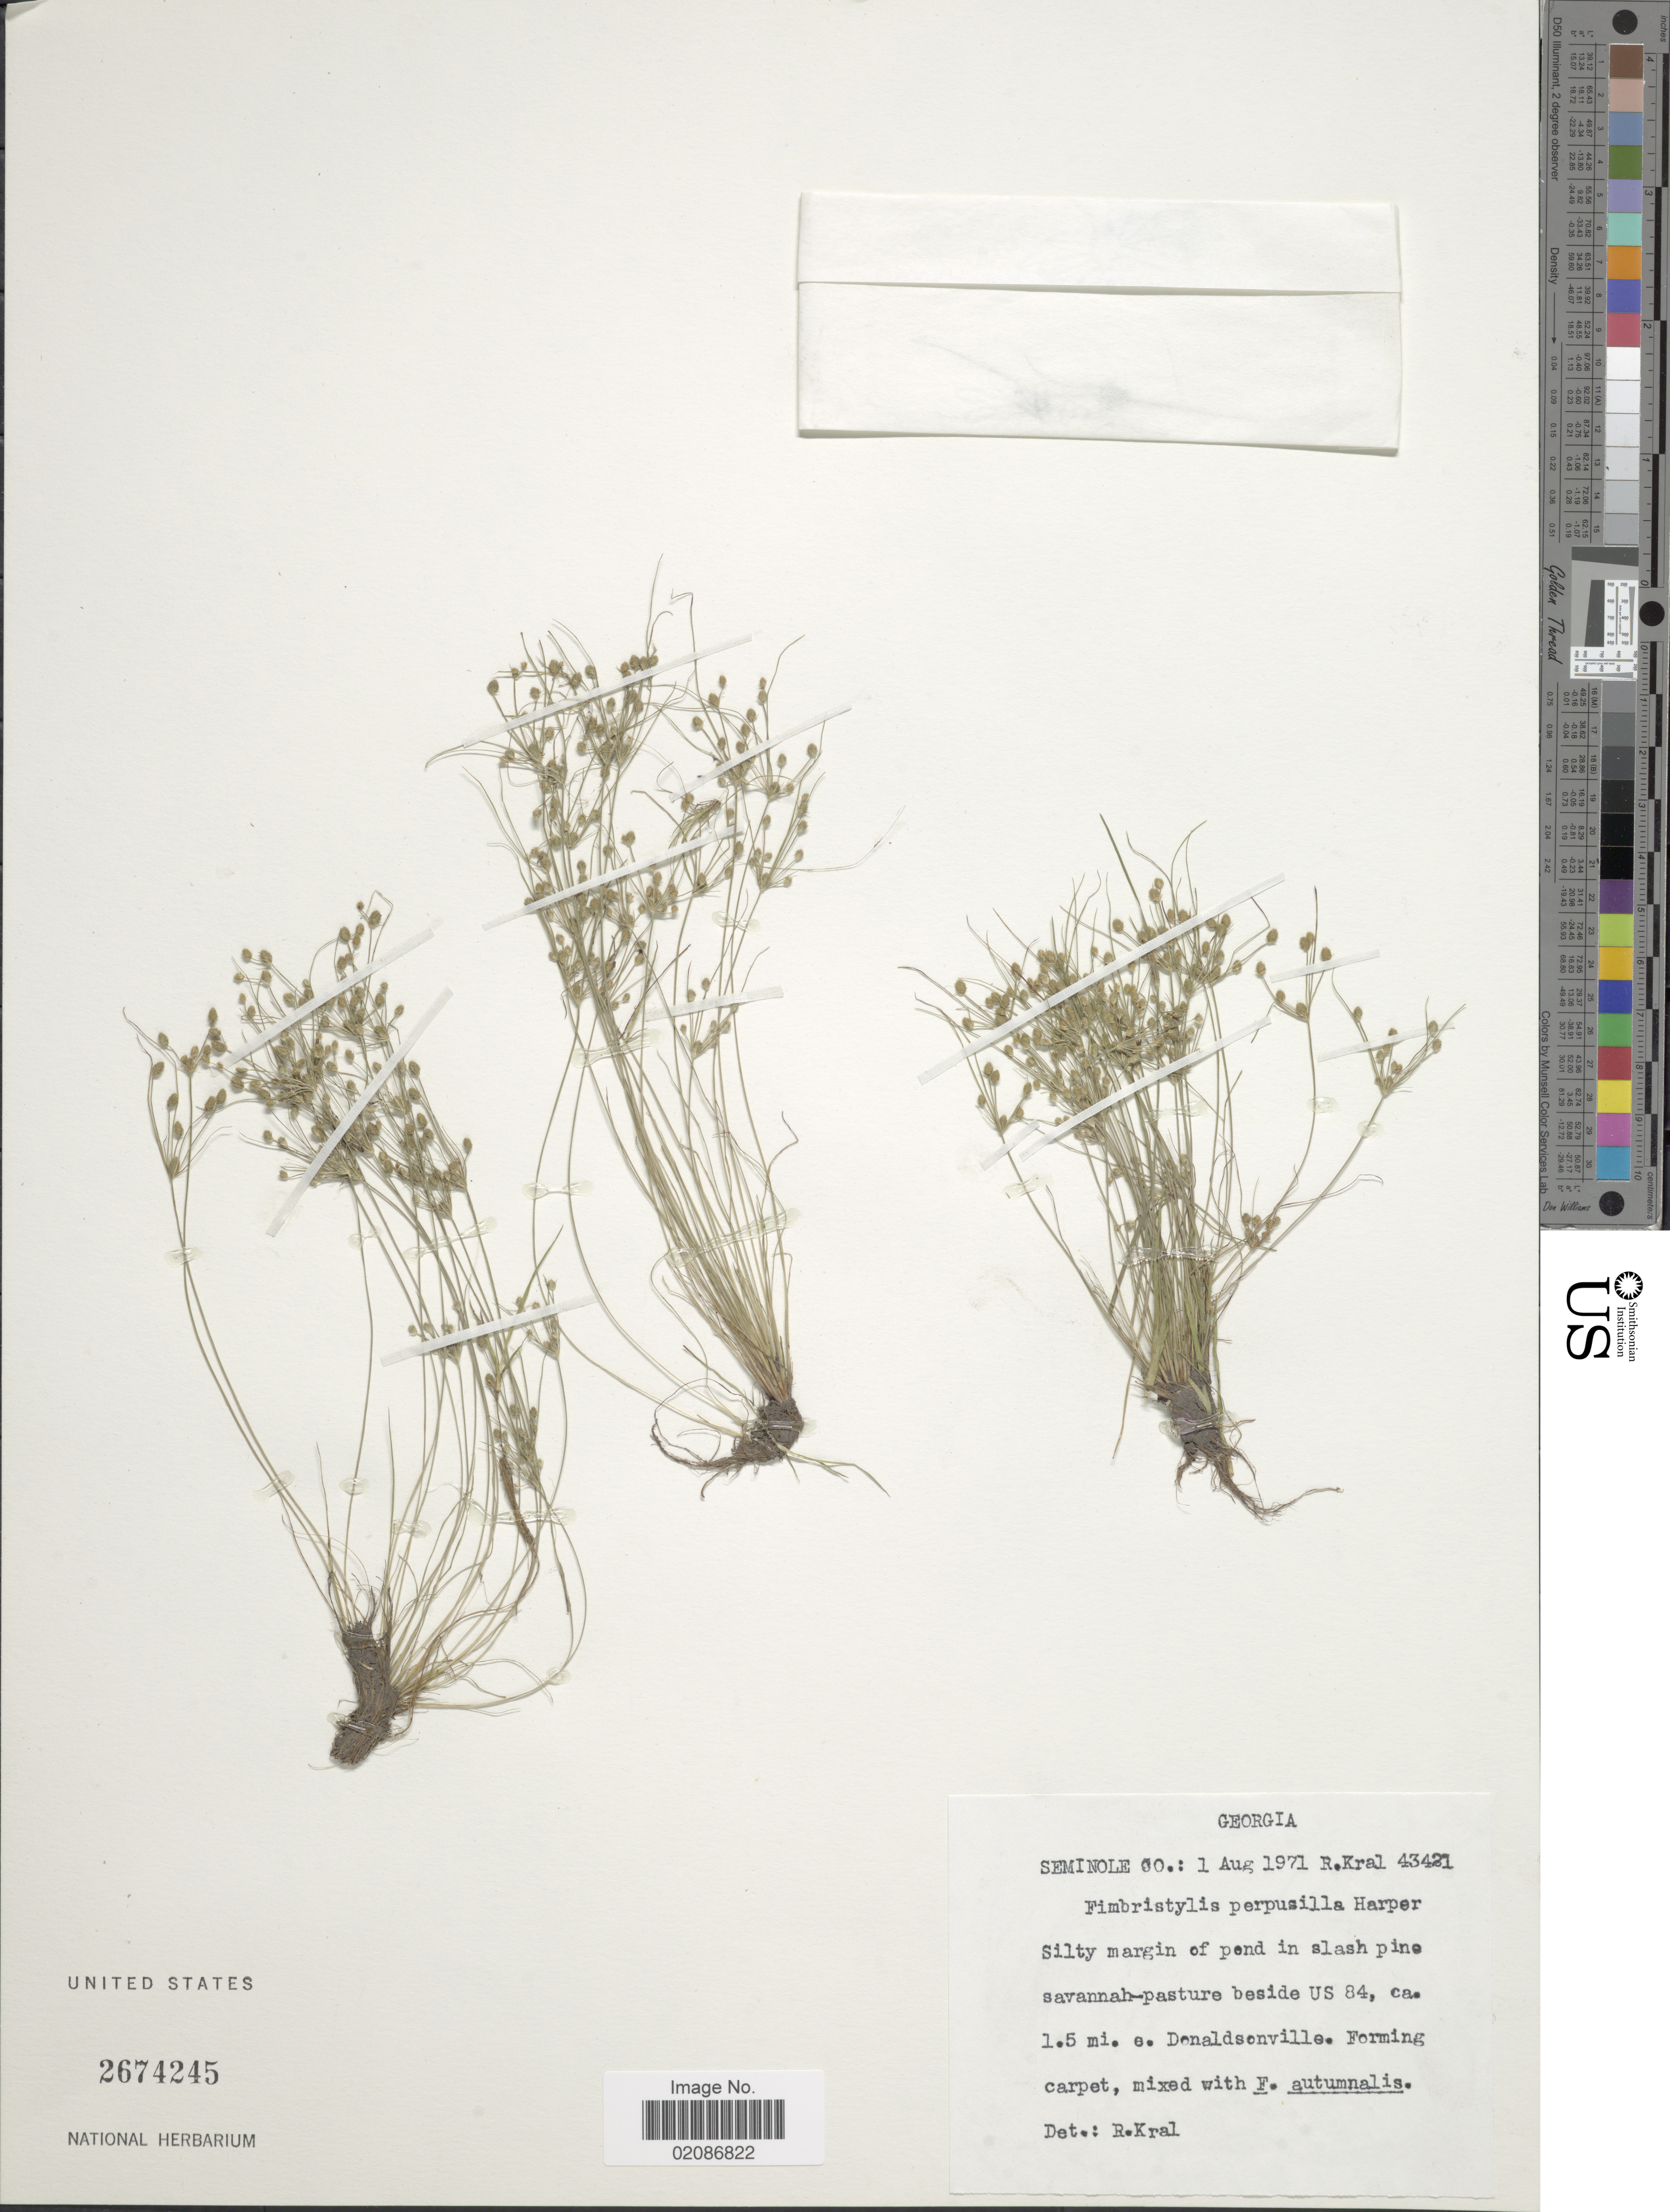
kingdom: Plantae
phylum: Tracheophyta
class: Liliopsida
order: Poales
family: Cyperaceae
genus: Fimbristylis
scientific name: Fimbristylis perpusilla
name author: R.M. Harper ex Small & Britton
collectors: R. Kral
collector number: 43421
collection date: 1971-08-01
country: United States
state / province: Georgia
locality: Seminola co.: beside US 84, ca 1.5 mi. e. Donaldsonville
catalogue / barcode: US 2674245